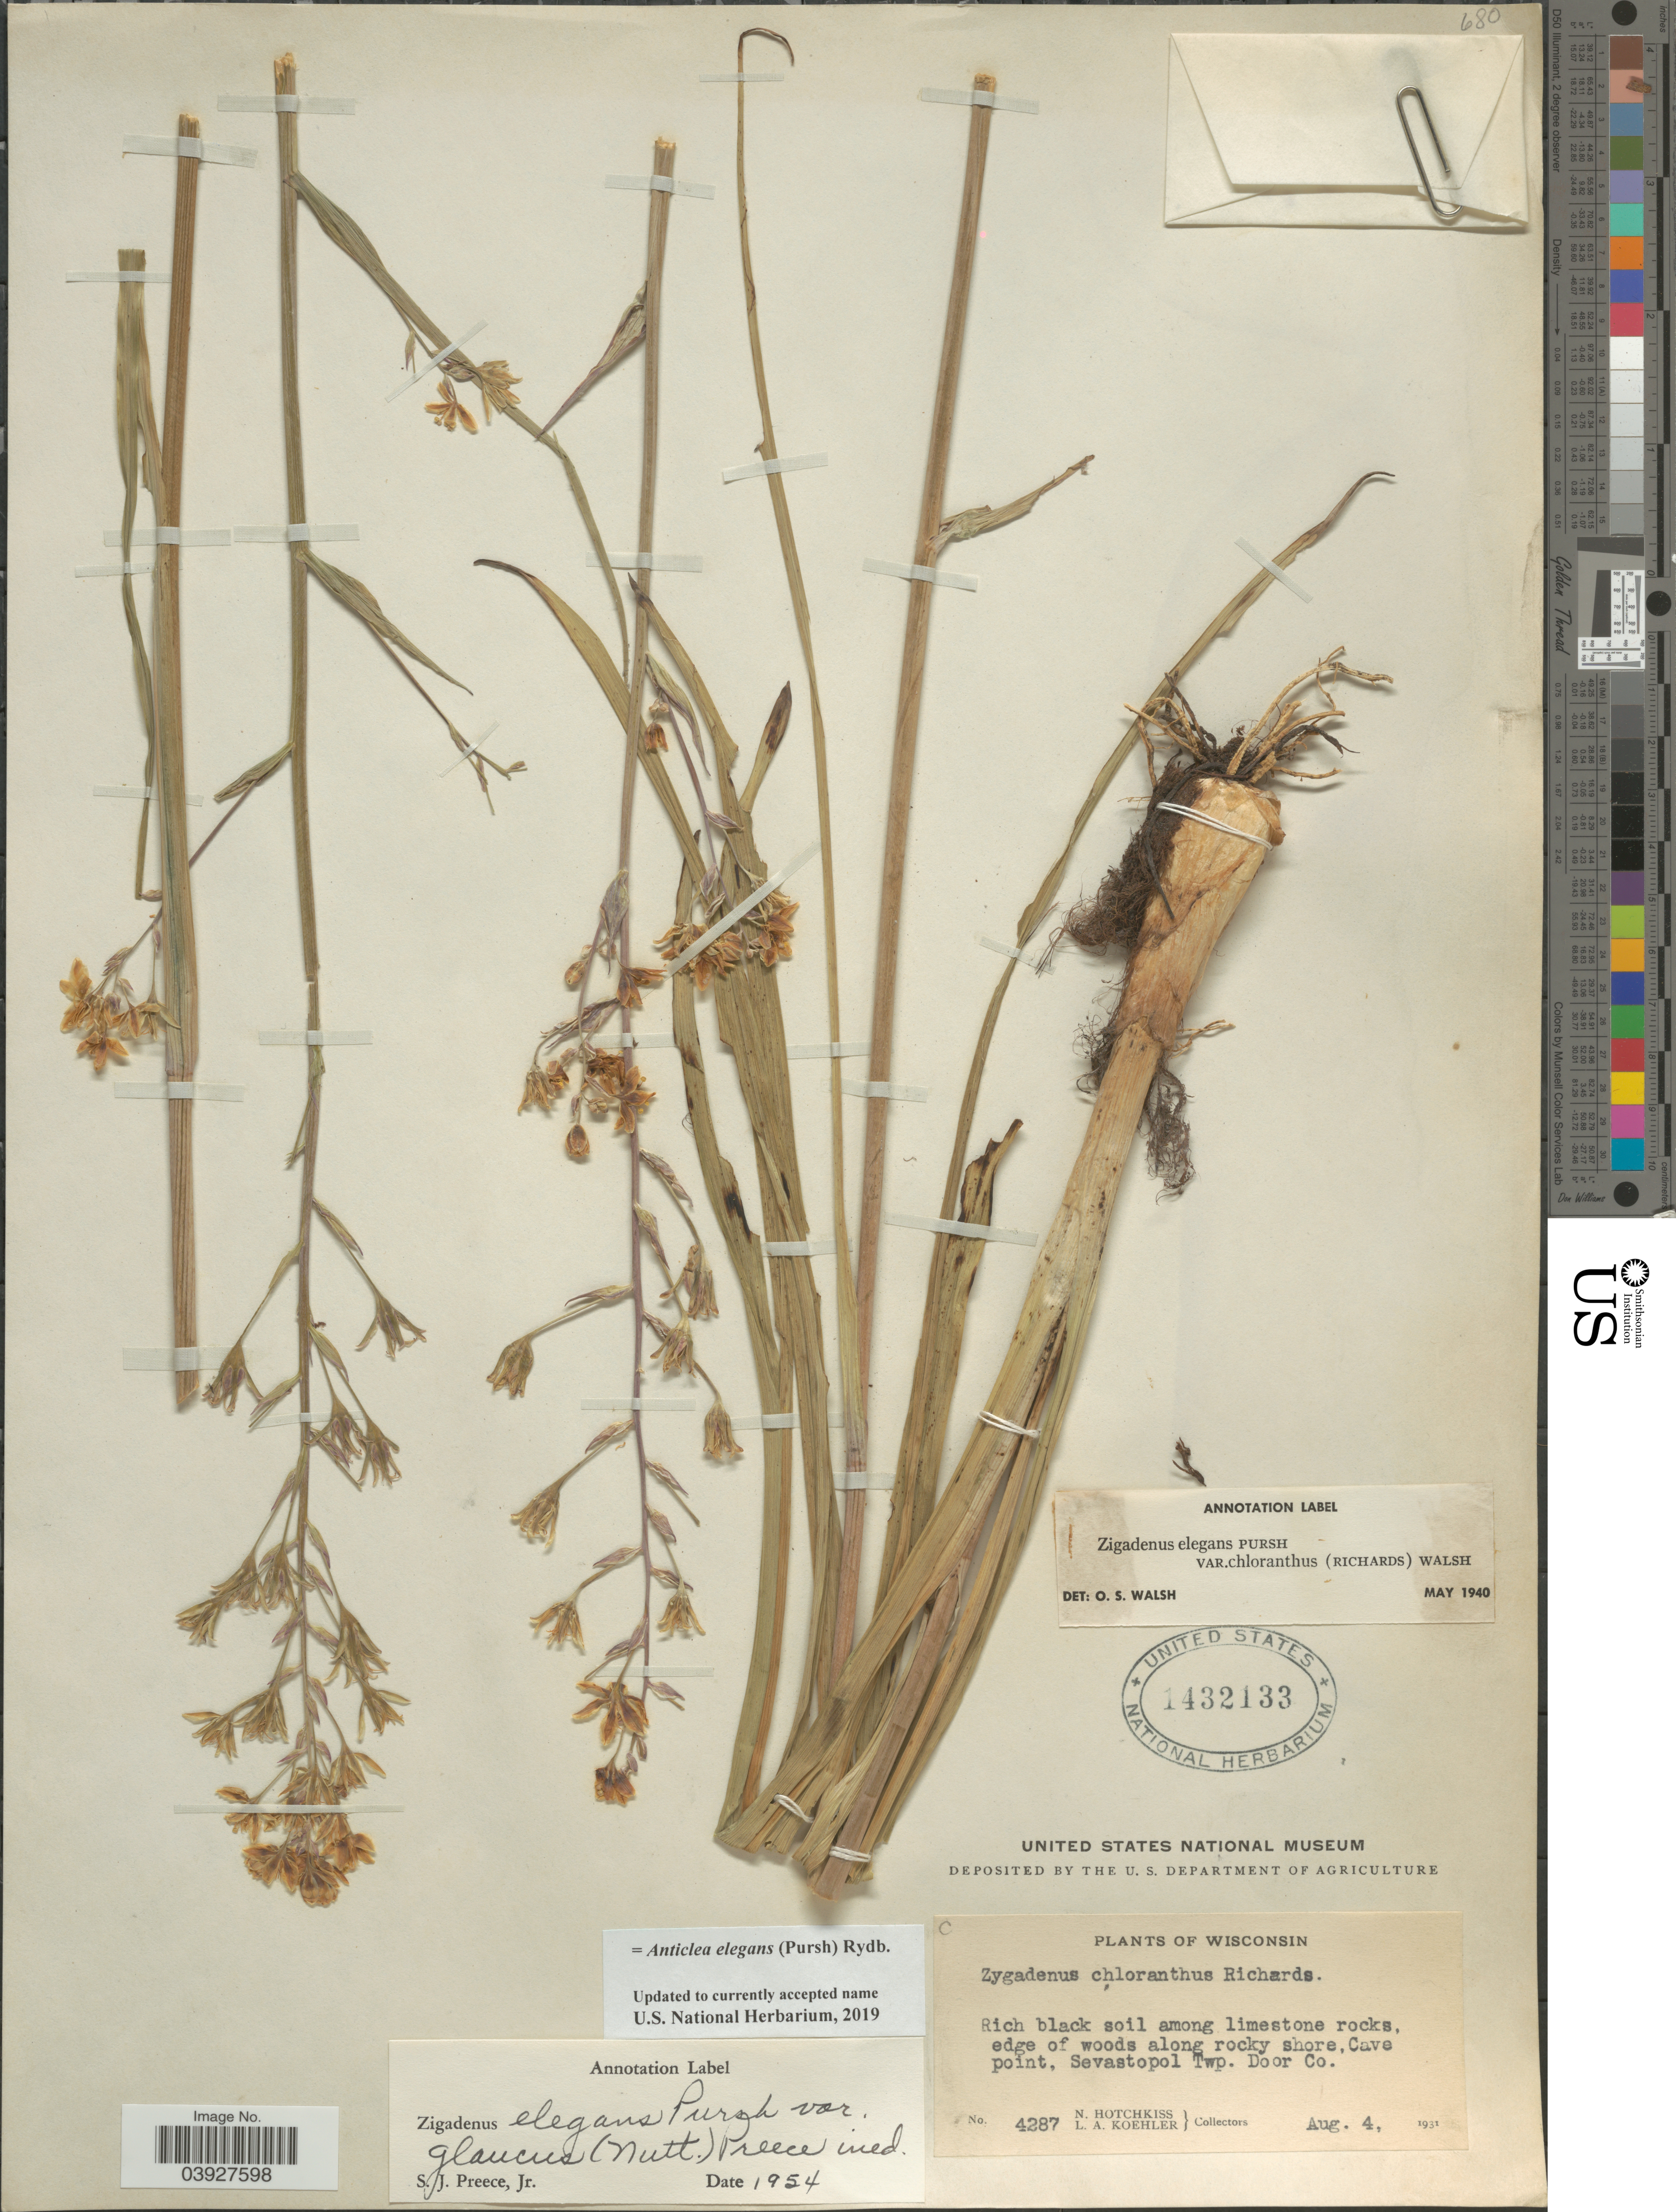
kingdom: Plantae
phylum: Tracheophyta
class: Liliopsida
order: Liliales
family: Melanthiaceae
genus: Anticlea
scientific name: Anticlea elegans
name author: (Pursh) Rydb.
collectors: N. Hotchkiss & L. Koehler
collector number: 4287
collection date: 1931-08-04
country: United States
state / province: Wisconsin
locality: Rich black soil among limestone rocks, edge of woods along rocky shore, Cave point, Sevastopol Twp. Door Co.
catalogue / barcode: US 1432133